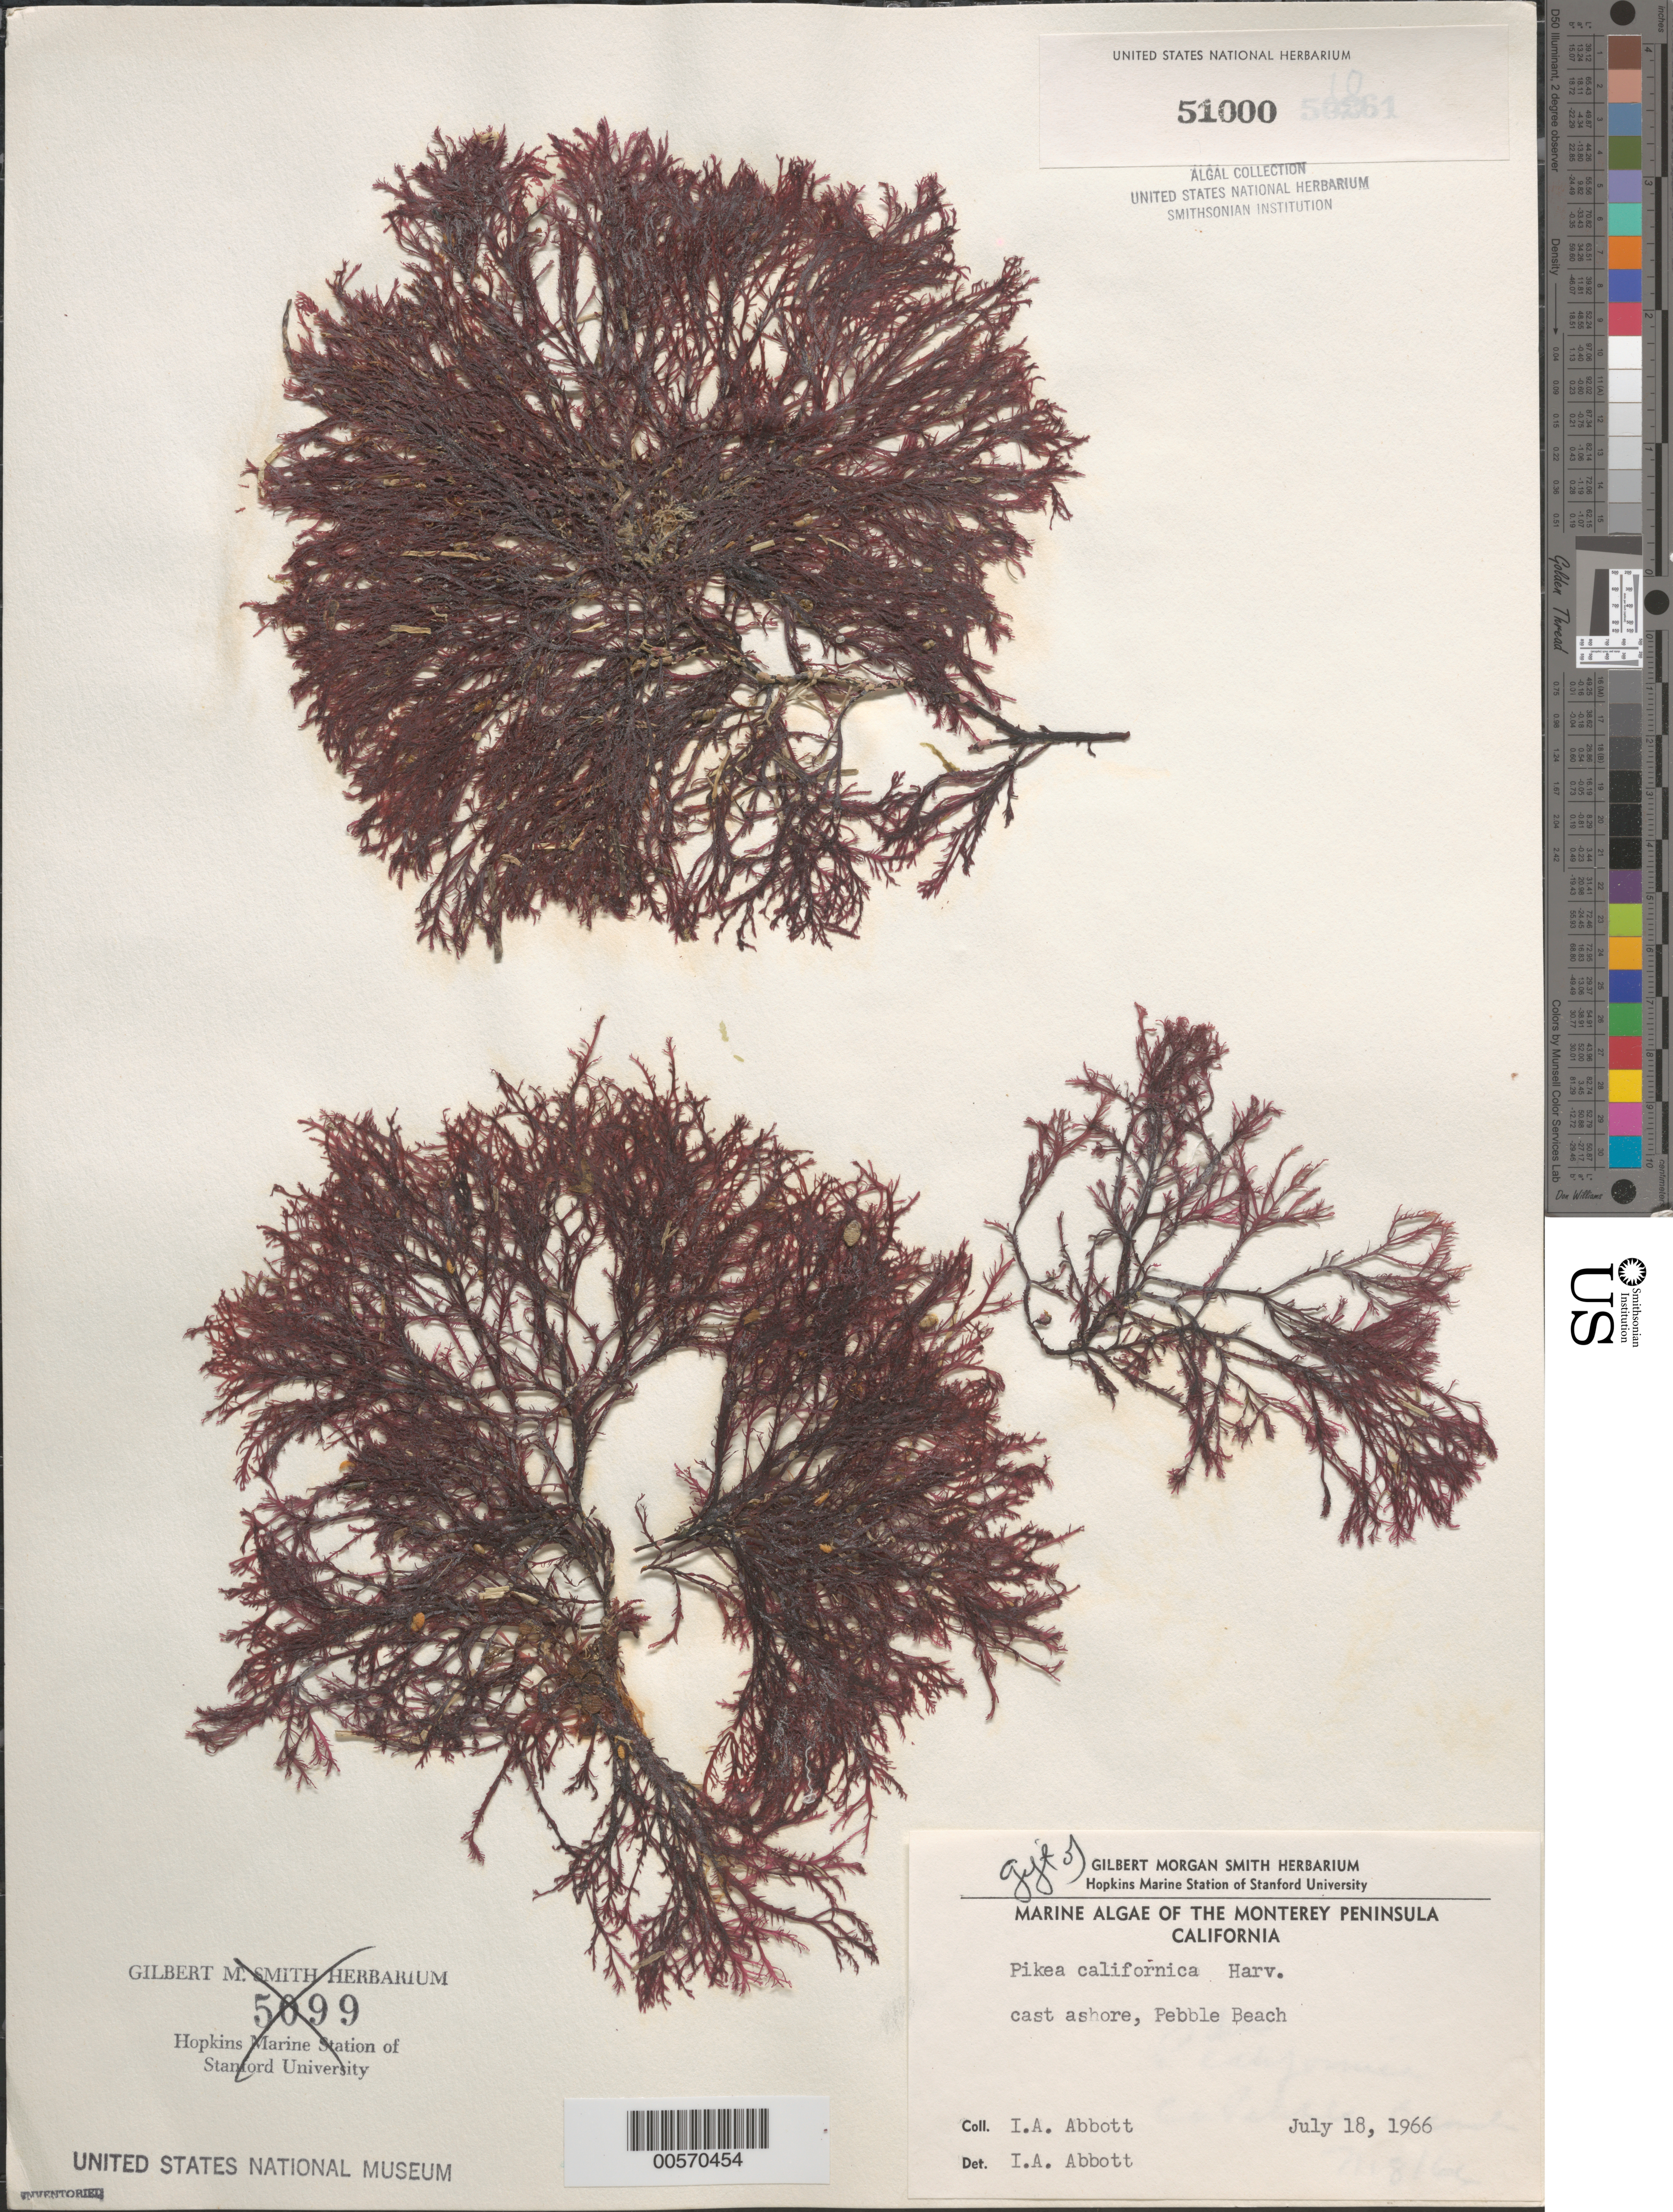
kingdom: Plantae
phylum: Rhodophyta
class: Florideophyceae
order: Gigartinales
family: Dumontiaceae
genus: Pikea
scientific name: Pikea californica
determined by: Abbott, Isabella A.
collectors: I. A. Abbott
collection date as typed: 18 Jul 1966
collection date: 1966-07-18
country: United States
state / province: California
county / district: Monterey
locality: Pebble Beach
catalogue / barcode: US 51000